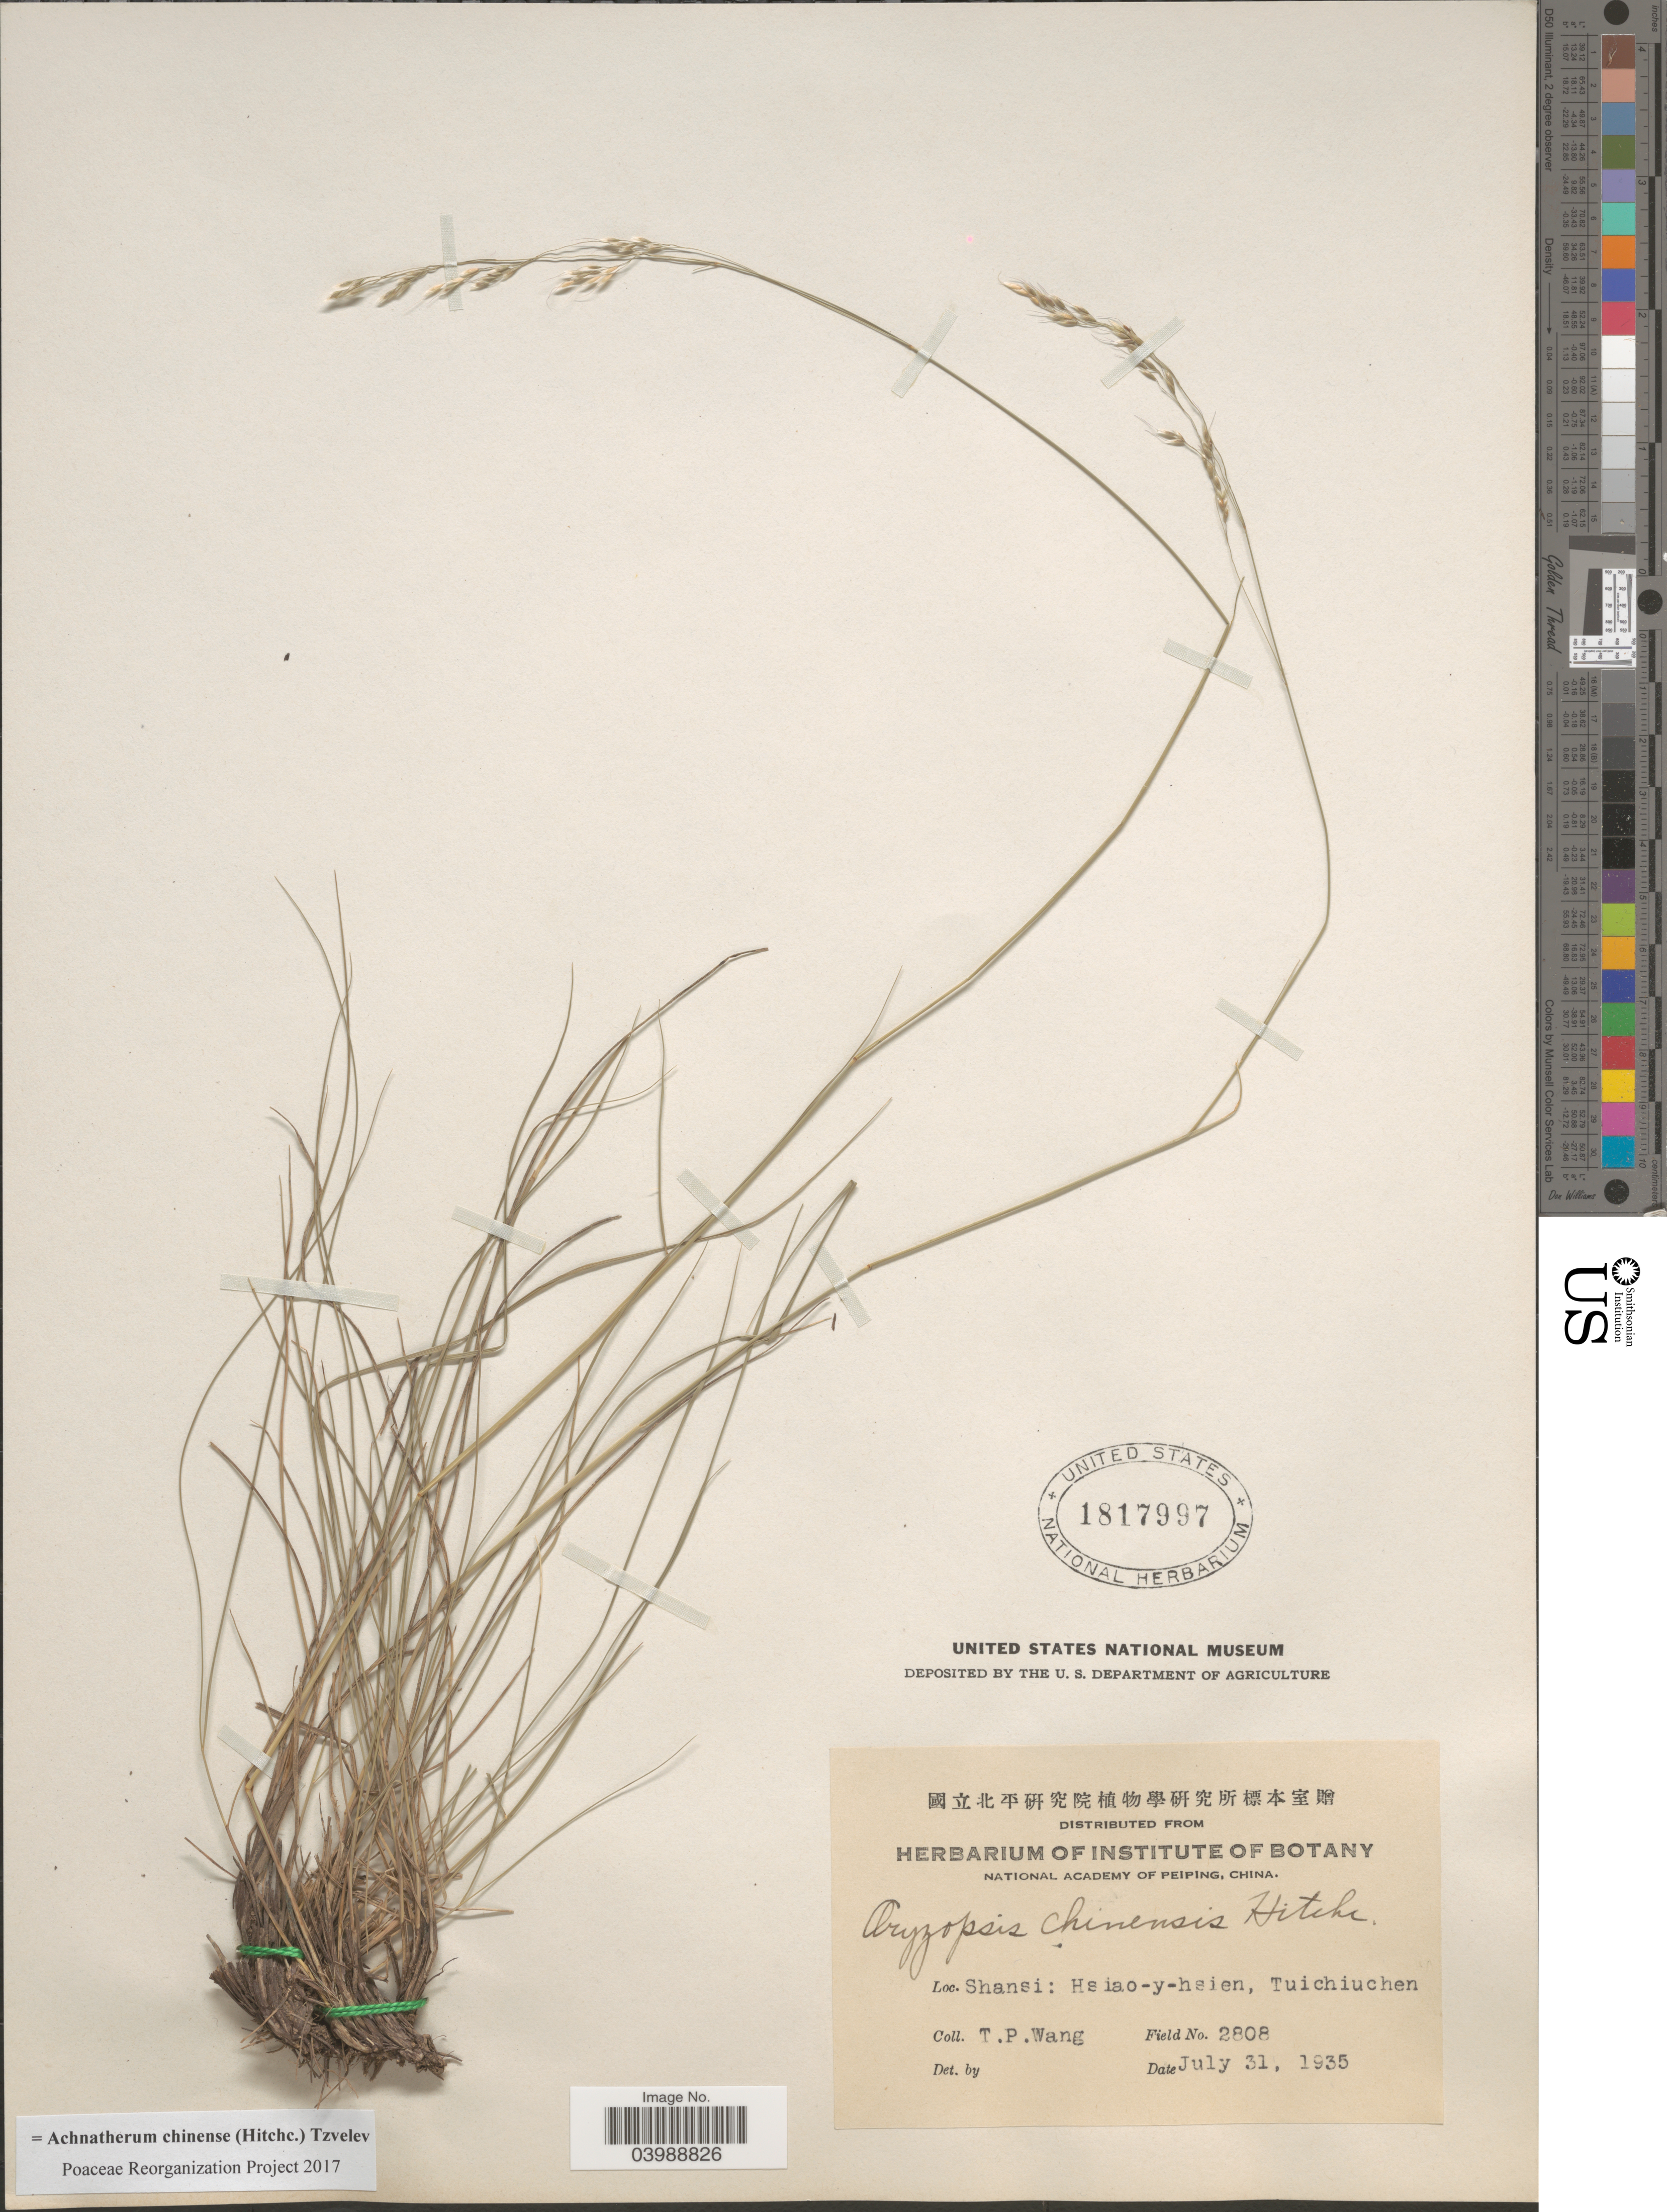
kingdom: Plantae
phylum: Tracheophyta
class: Liliopsida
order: Poales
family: Poaceae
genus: Achnatherum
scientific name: Achnatherum chinense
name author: (Hitchc.) Tzvelev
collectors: T. Wang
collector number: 2808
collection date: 1935-07-31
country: China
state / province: Shanxi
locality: Shansi: Hsiao-y-hsien, Tuichiuchen.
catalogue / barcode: US 1817997